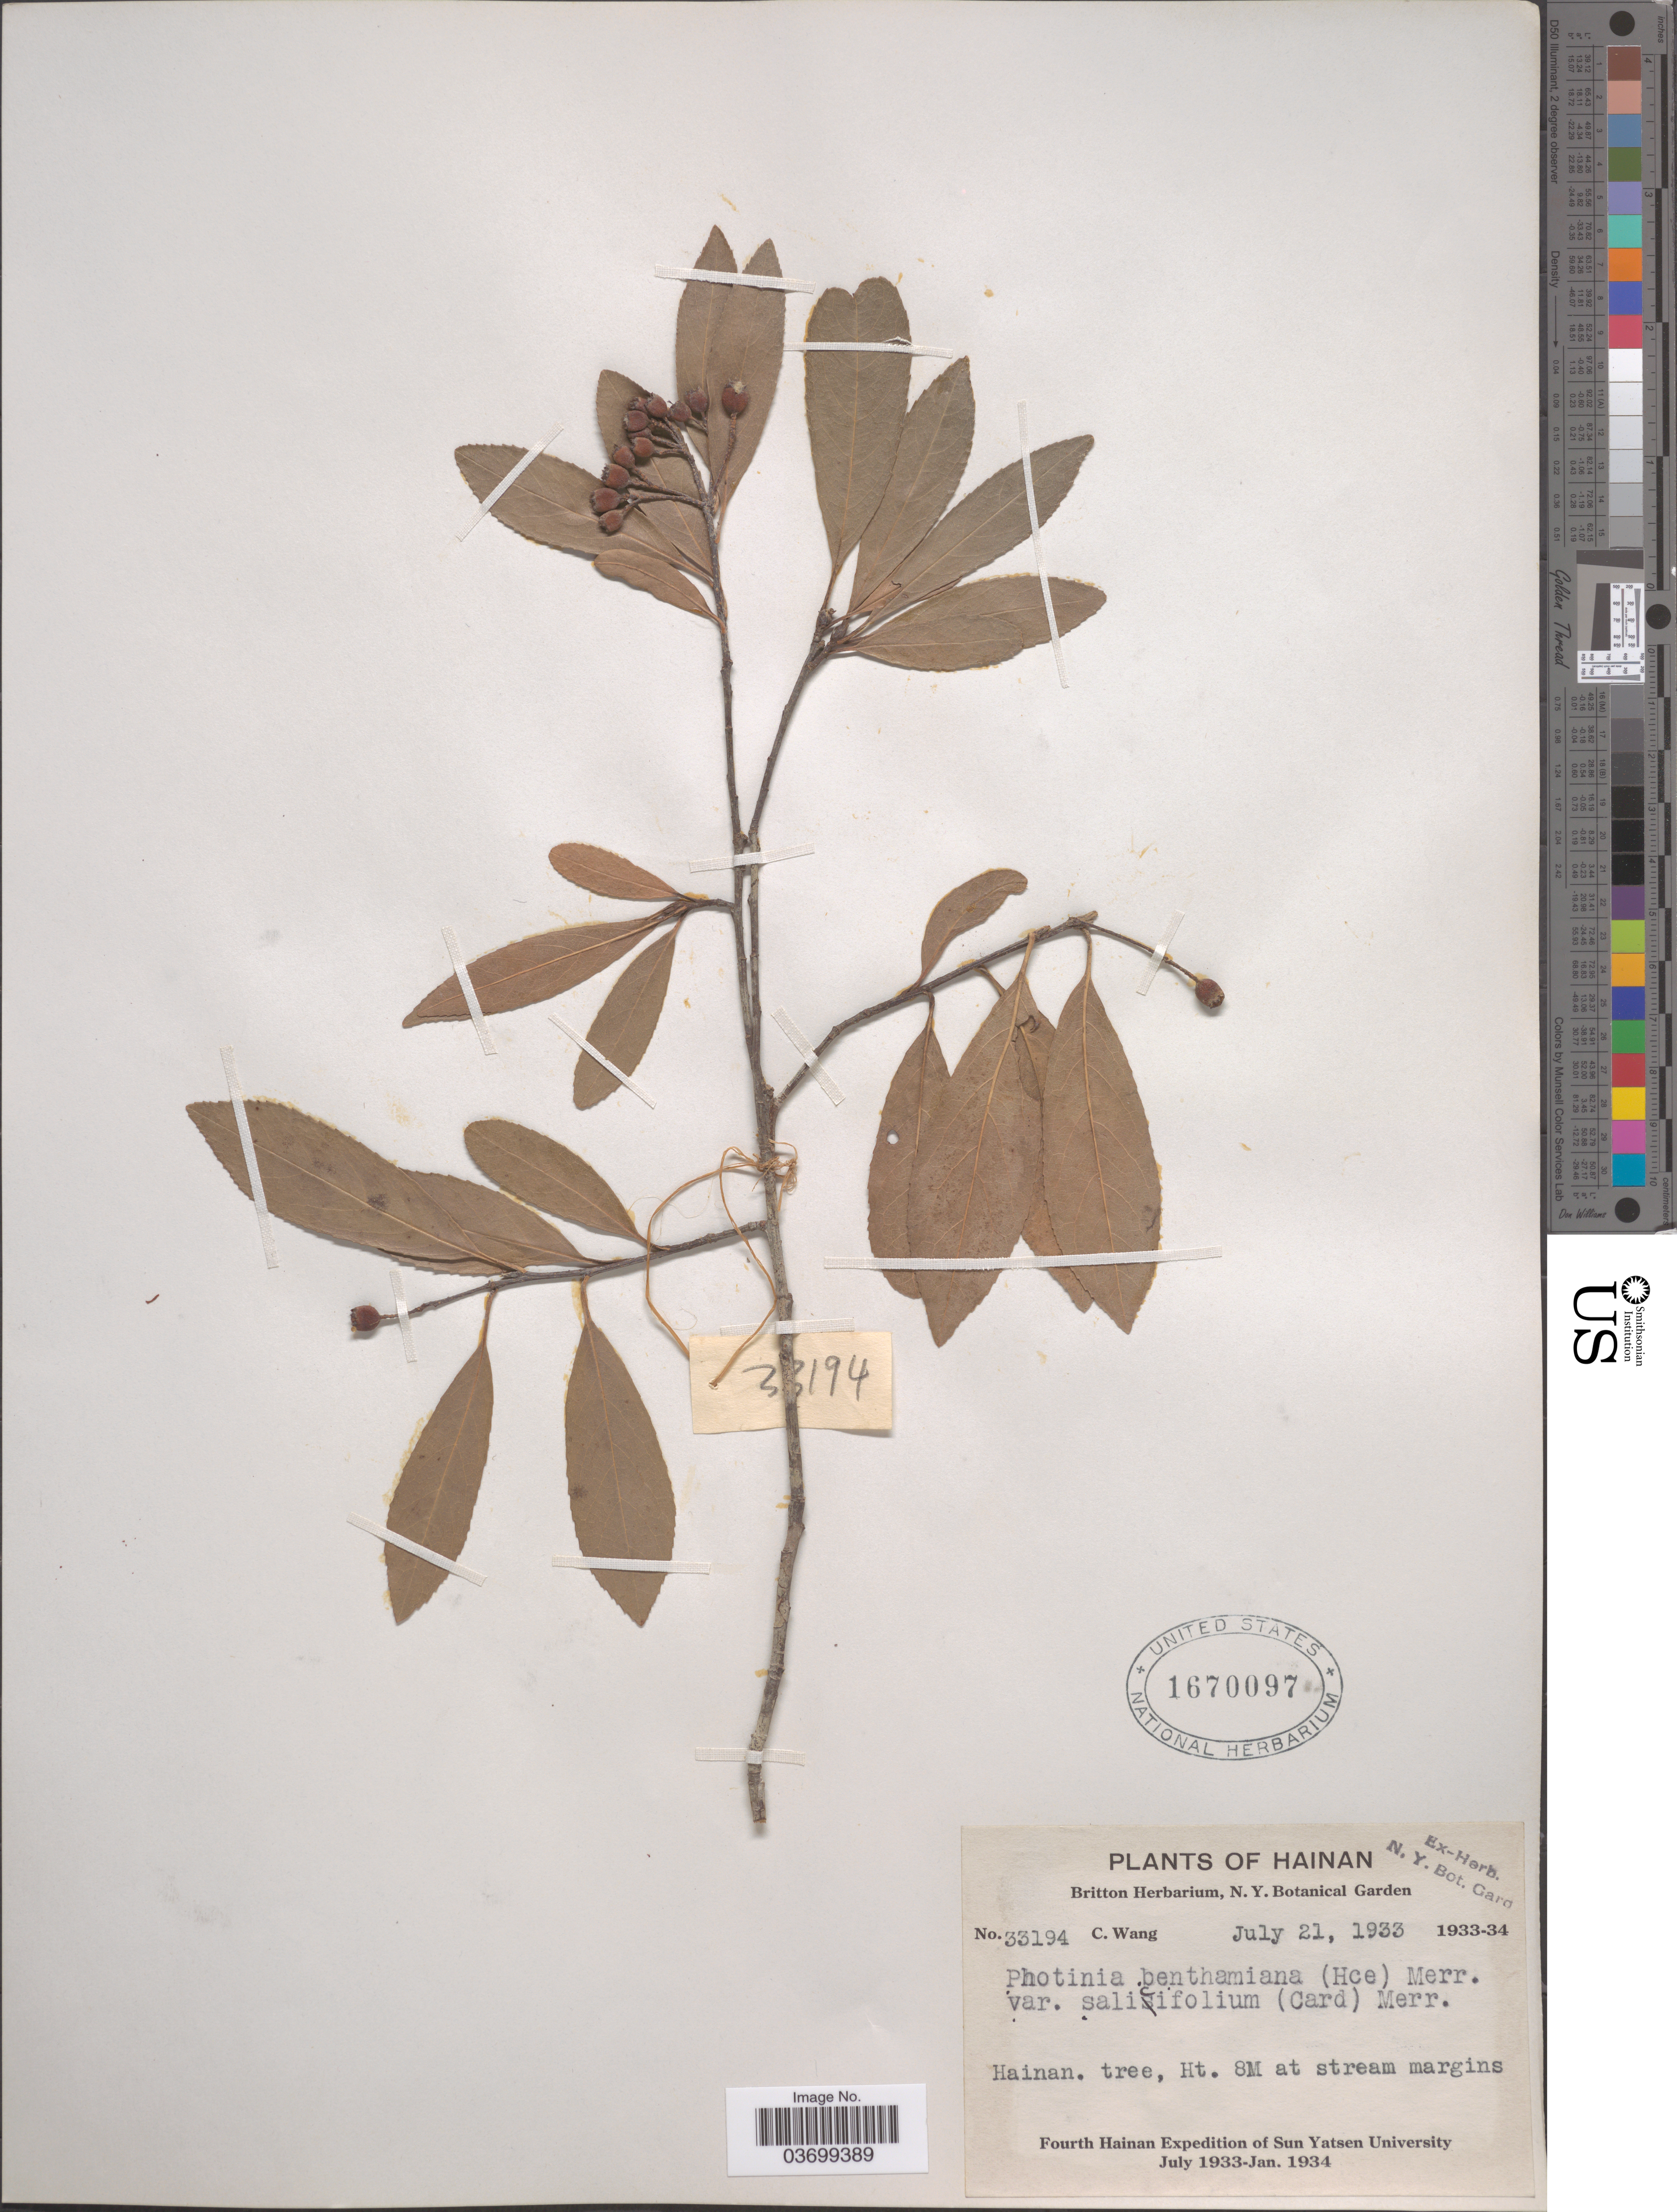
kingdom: Plantae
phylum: Tracheophyta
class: Magnoliopsida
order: Rosales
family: Rosaceae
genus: Photinia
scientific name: Photinia benthamiana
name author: Hance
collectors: C. Wang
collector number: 33194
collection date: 1933-07-21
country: China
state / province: Hainan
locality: Ht. 8M at stream margins.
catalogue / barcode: US 1670097